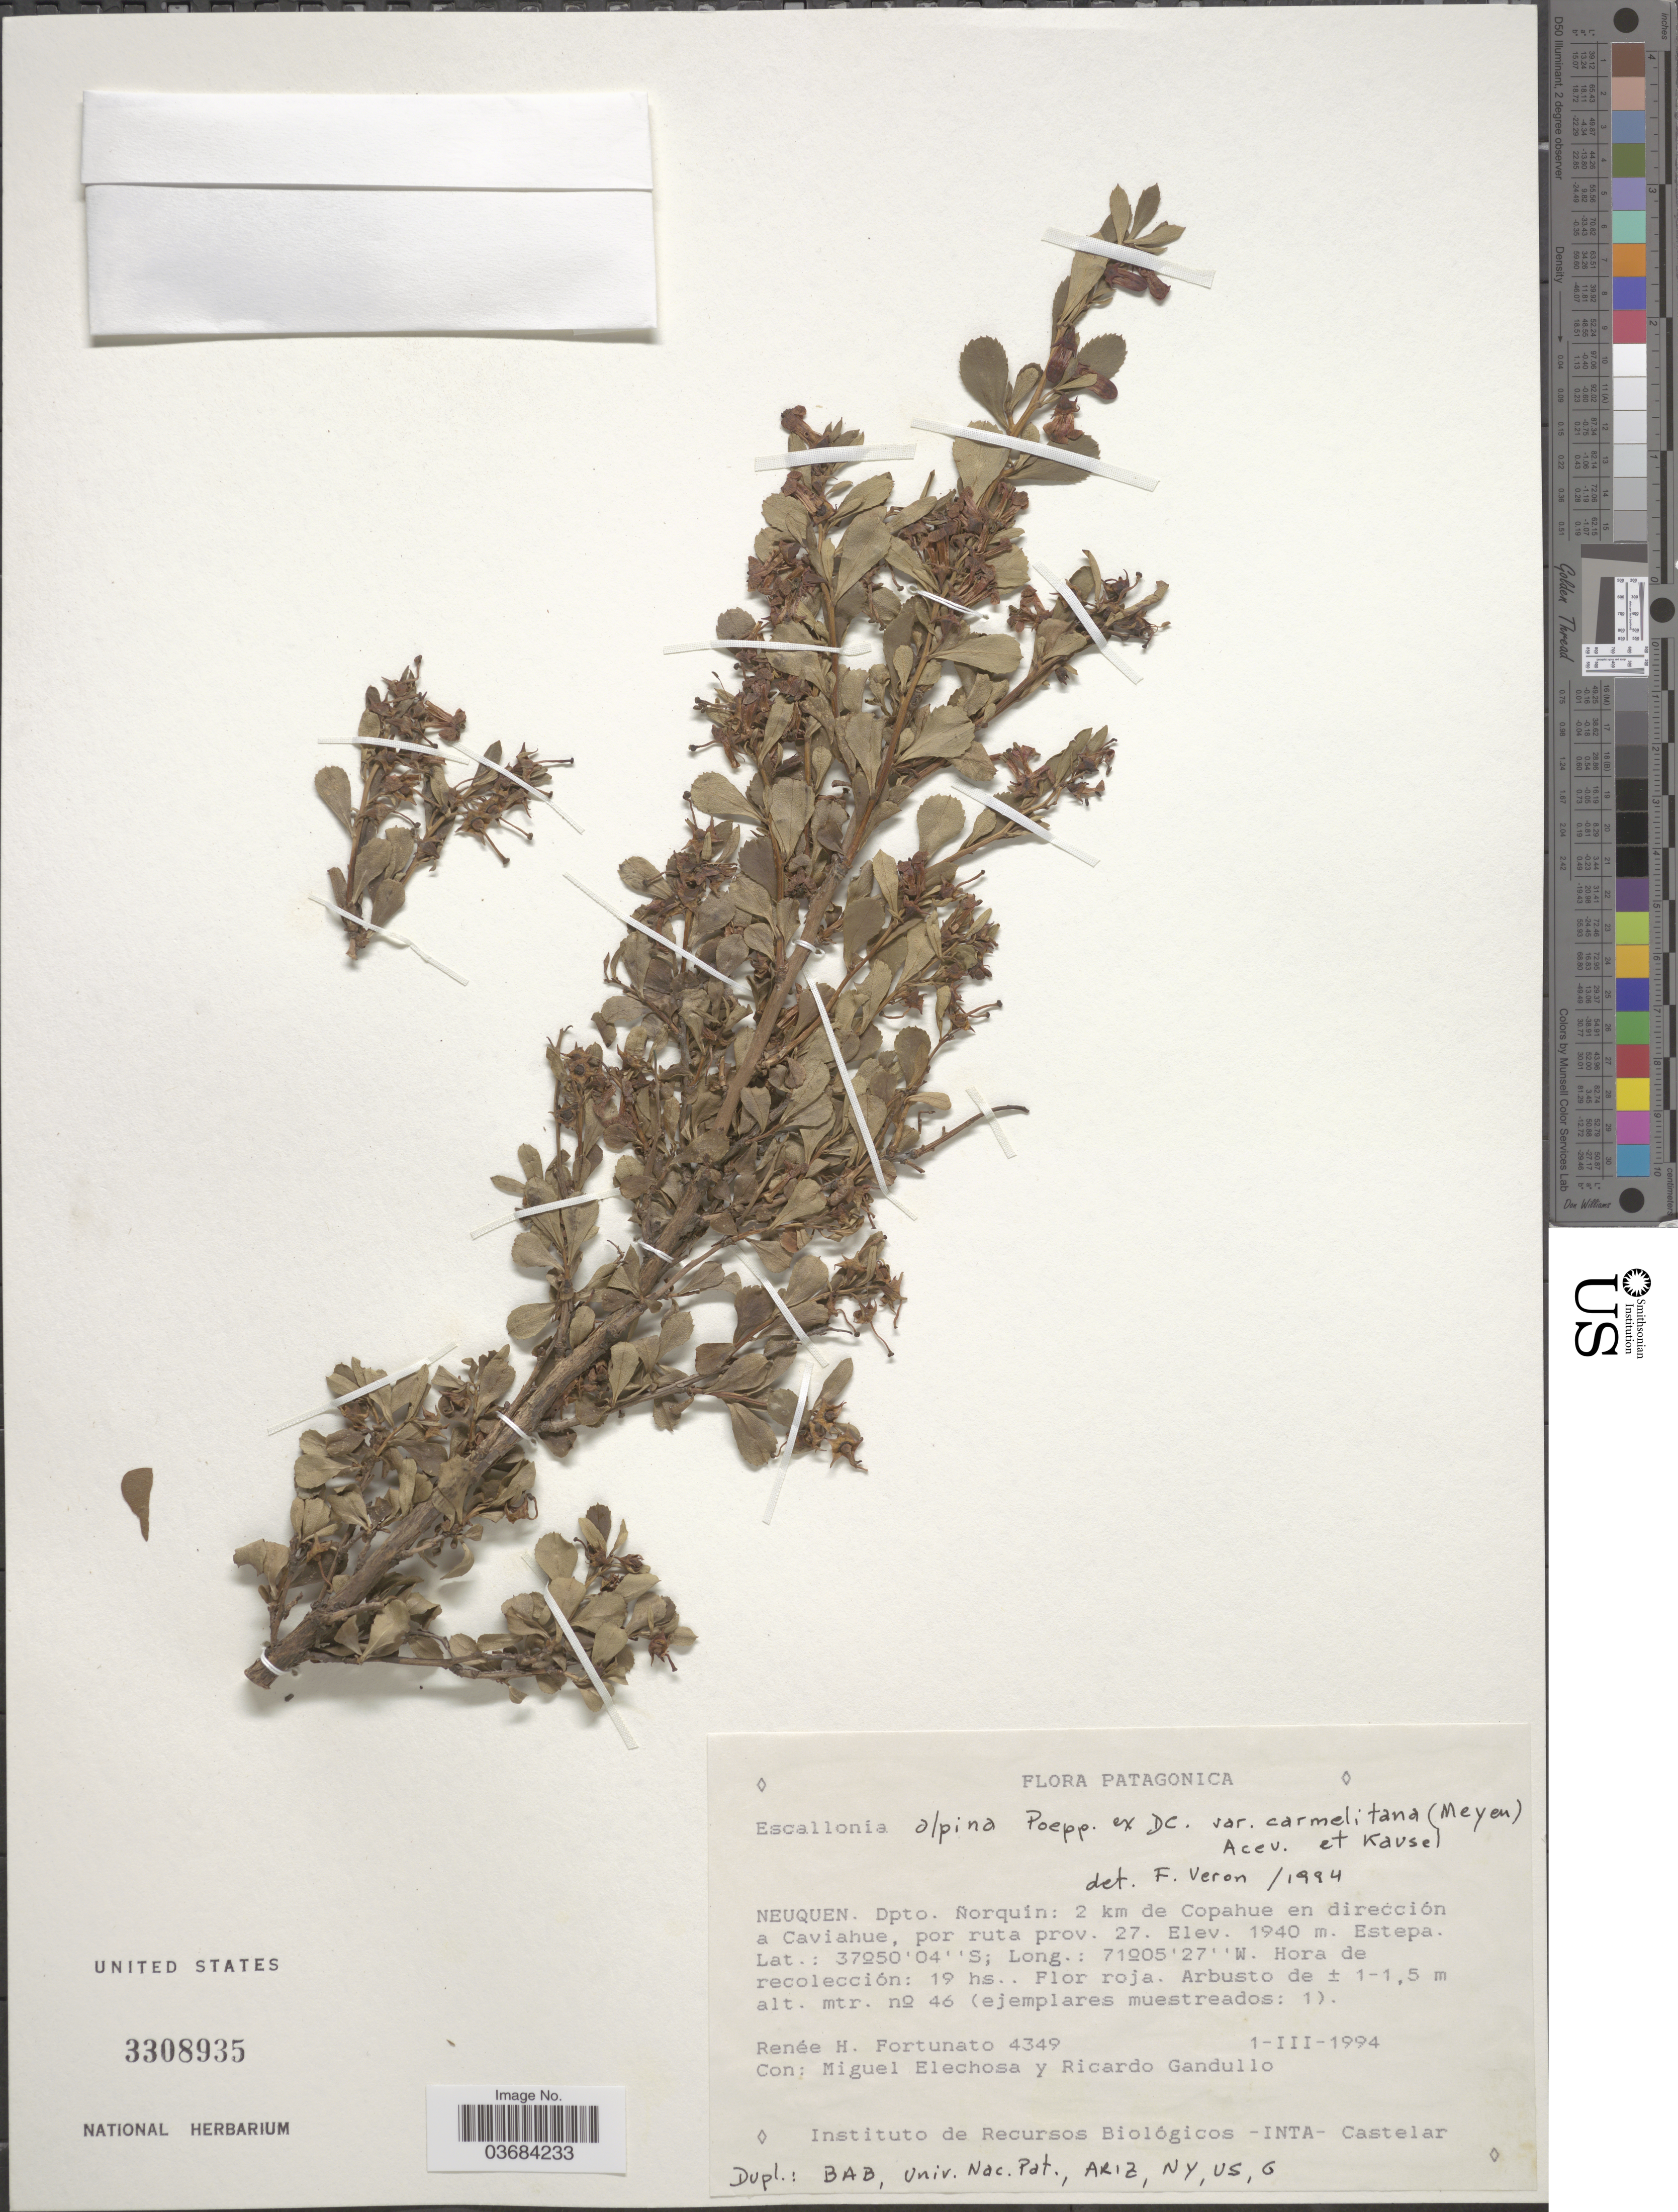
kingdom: Plantae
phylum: Tracheophyta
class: Magnoliopsida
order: Escalloniales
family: Escalloniaceae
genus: Escallonia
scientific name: Escallonia alpina var. carmelitana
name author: (Meyen) Acevedo & Kausel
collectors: R. H. Fortunato, M. Elechosa & R. Gandullo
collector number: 4349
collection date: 1994-03-01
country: Argentina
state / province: Neuquen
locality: Patagonica. Dpto. Ñorquin: 2 km de Copahue en dirección a Caviahue, por ruta prov. 27.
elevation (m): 1940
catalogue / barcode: US 3308935